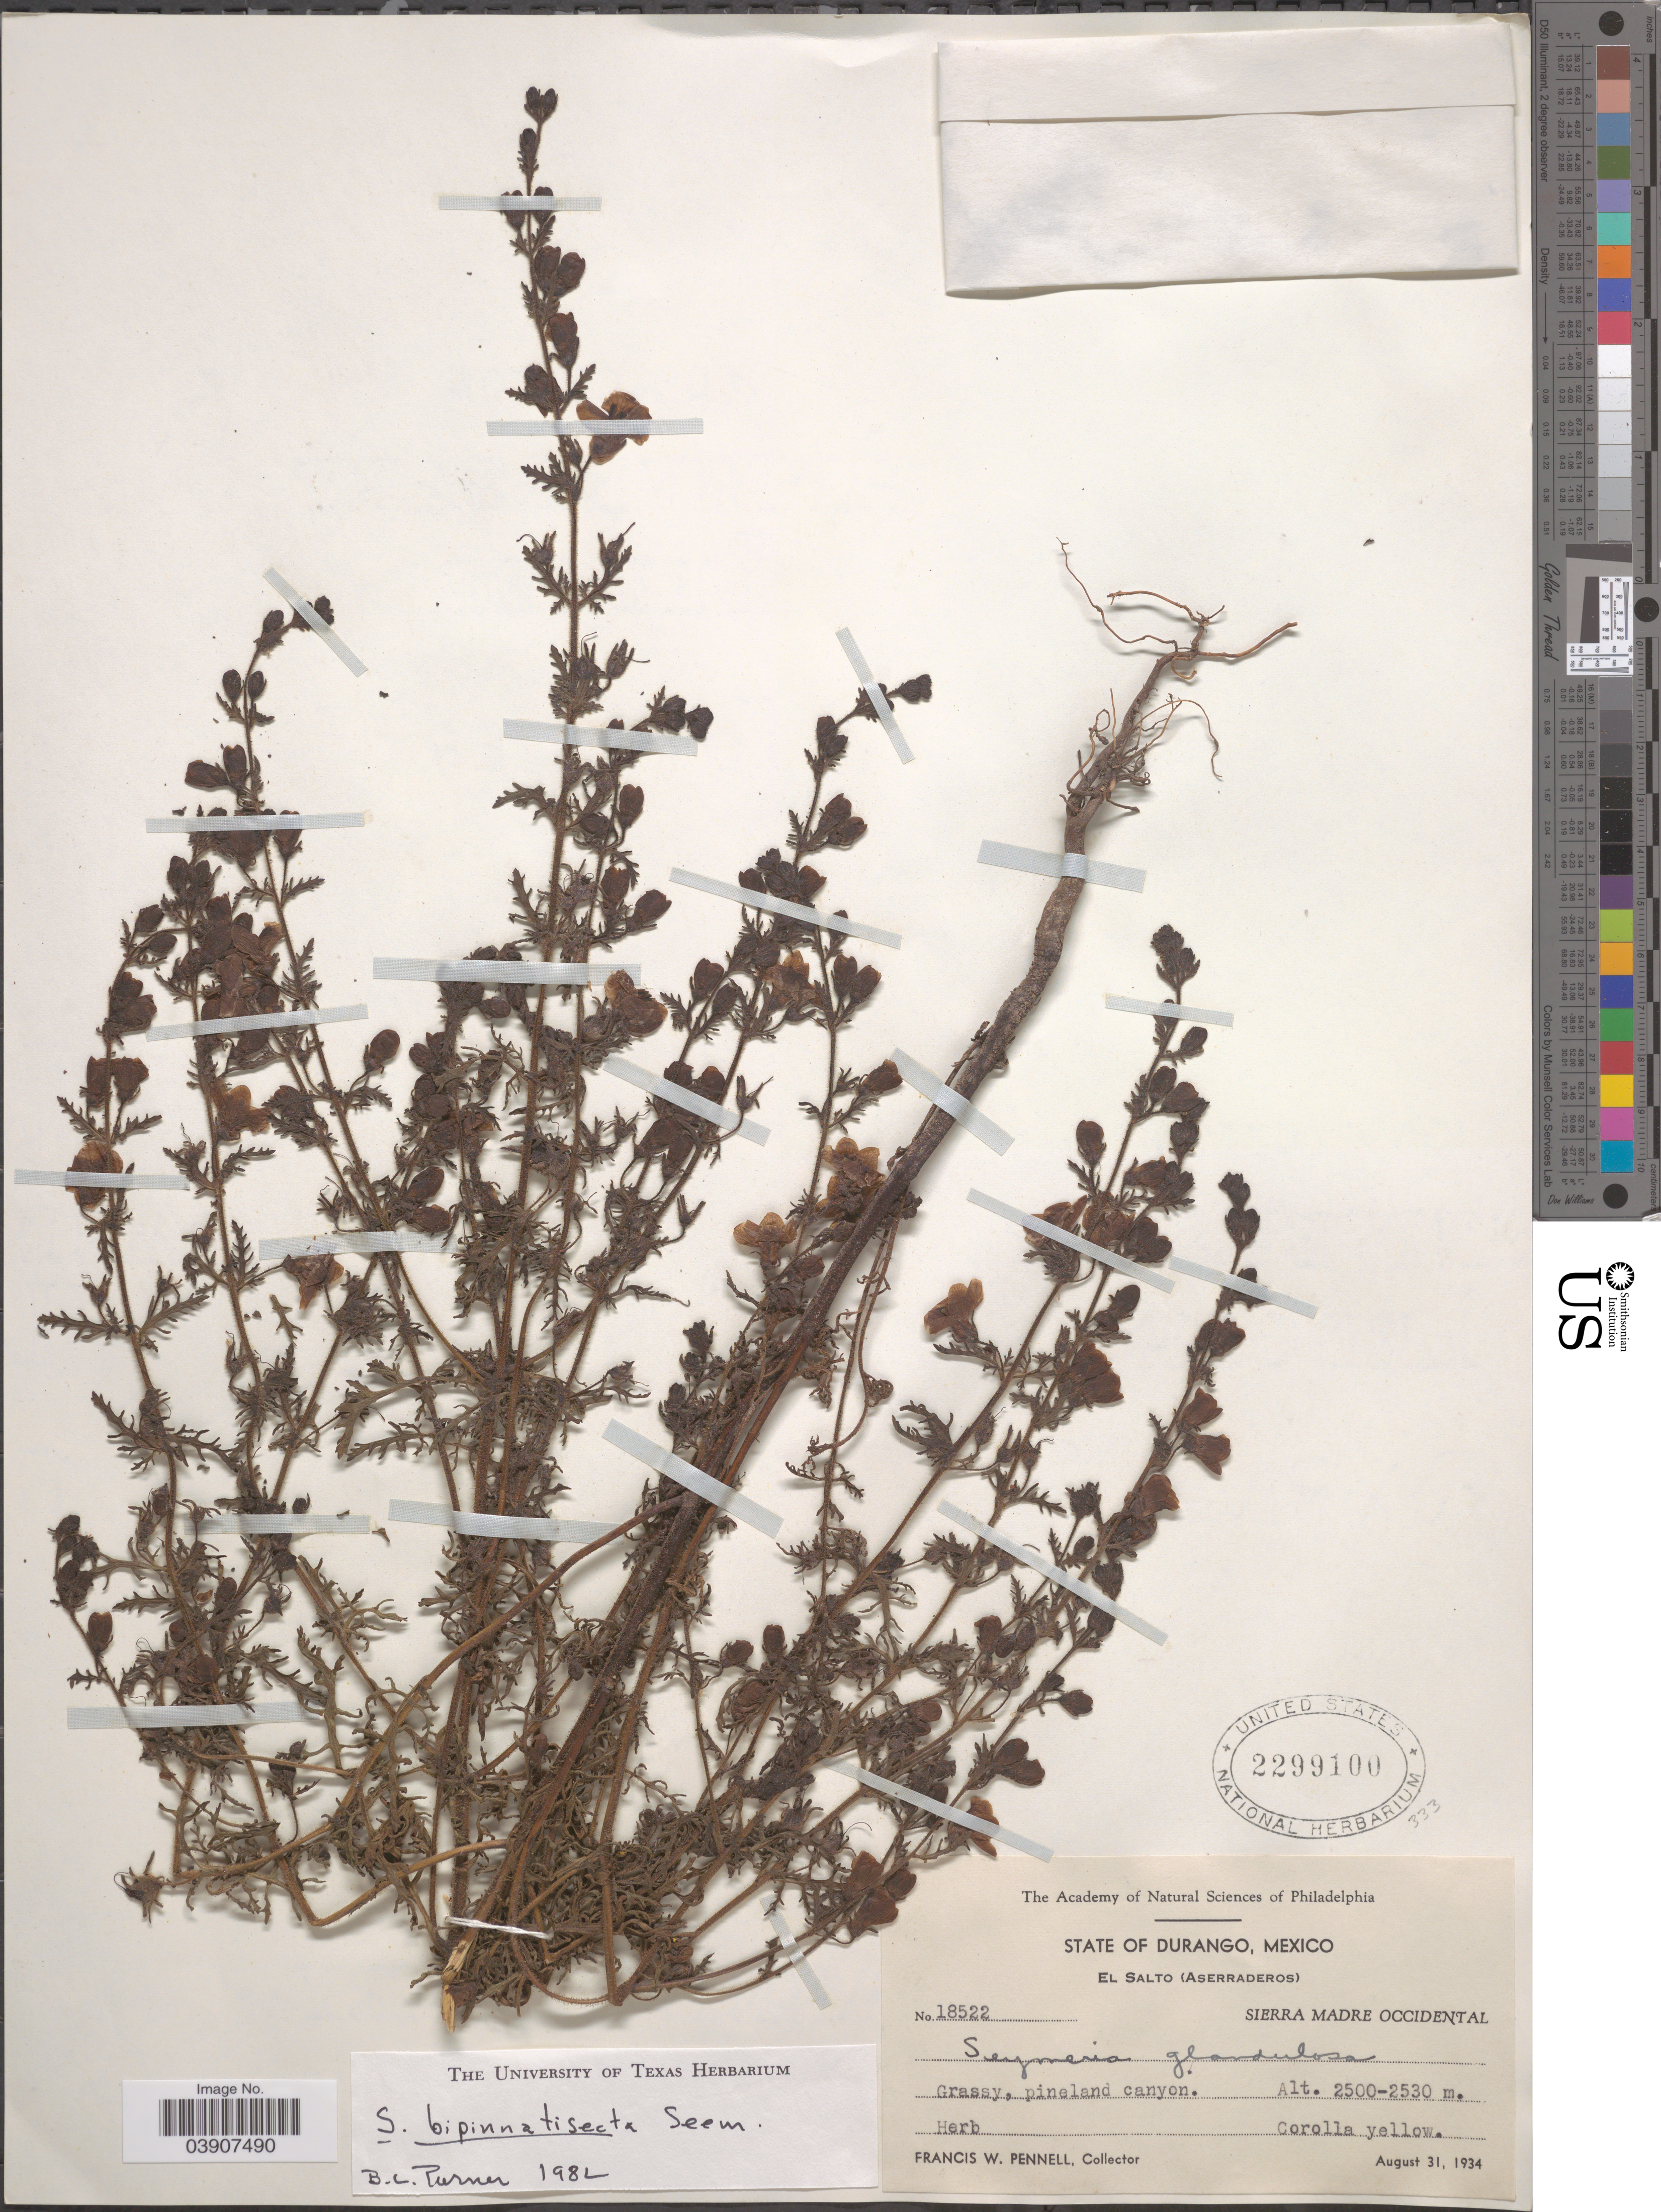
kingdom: Plantae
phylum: Tracheophyta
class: Magnoliopsida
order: Lamiales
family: Orobanchaceae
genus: Seymeria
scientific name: Seymeria bipinnatisecta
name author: Seem.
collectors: F. W. Pennell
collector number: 18522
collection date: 1934-08-31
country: Mexico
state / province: Durango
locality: El Salto (Aserraderos), Sierra Madre Occidental. Pineland canyon.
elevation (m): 2500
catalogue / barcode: US 2299100